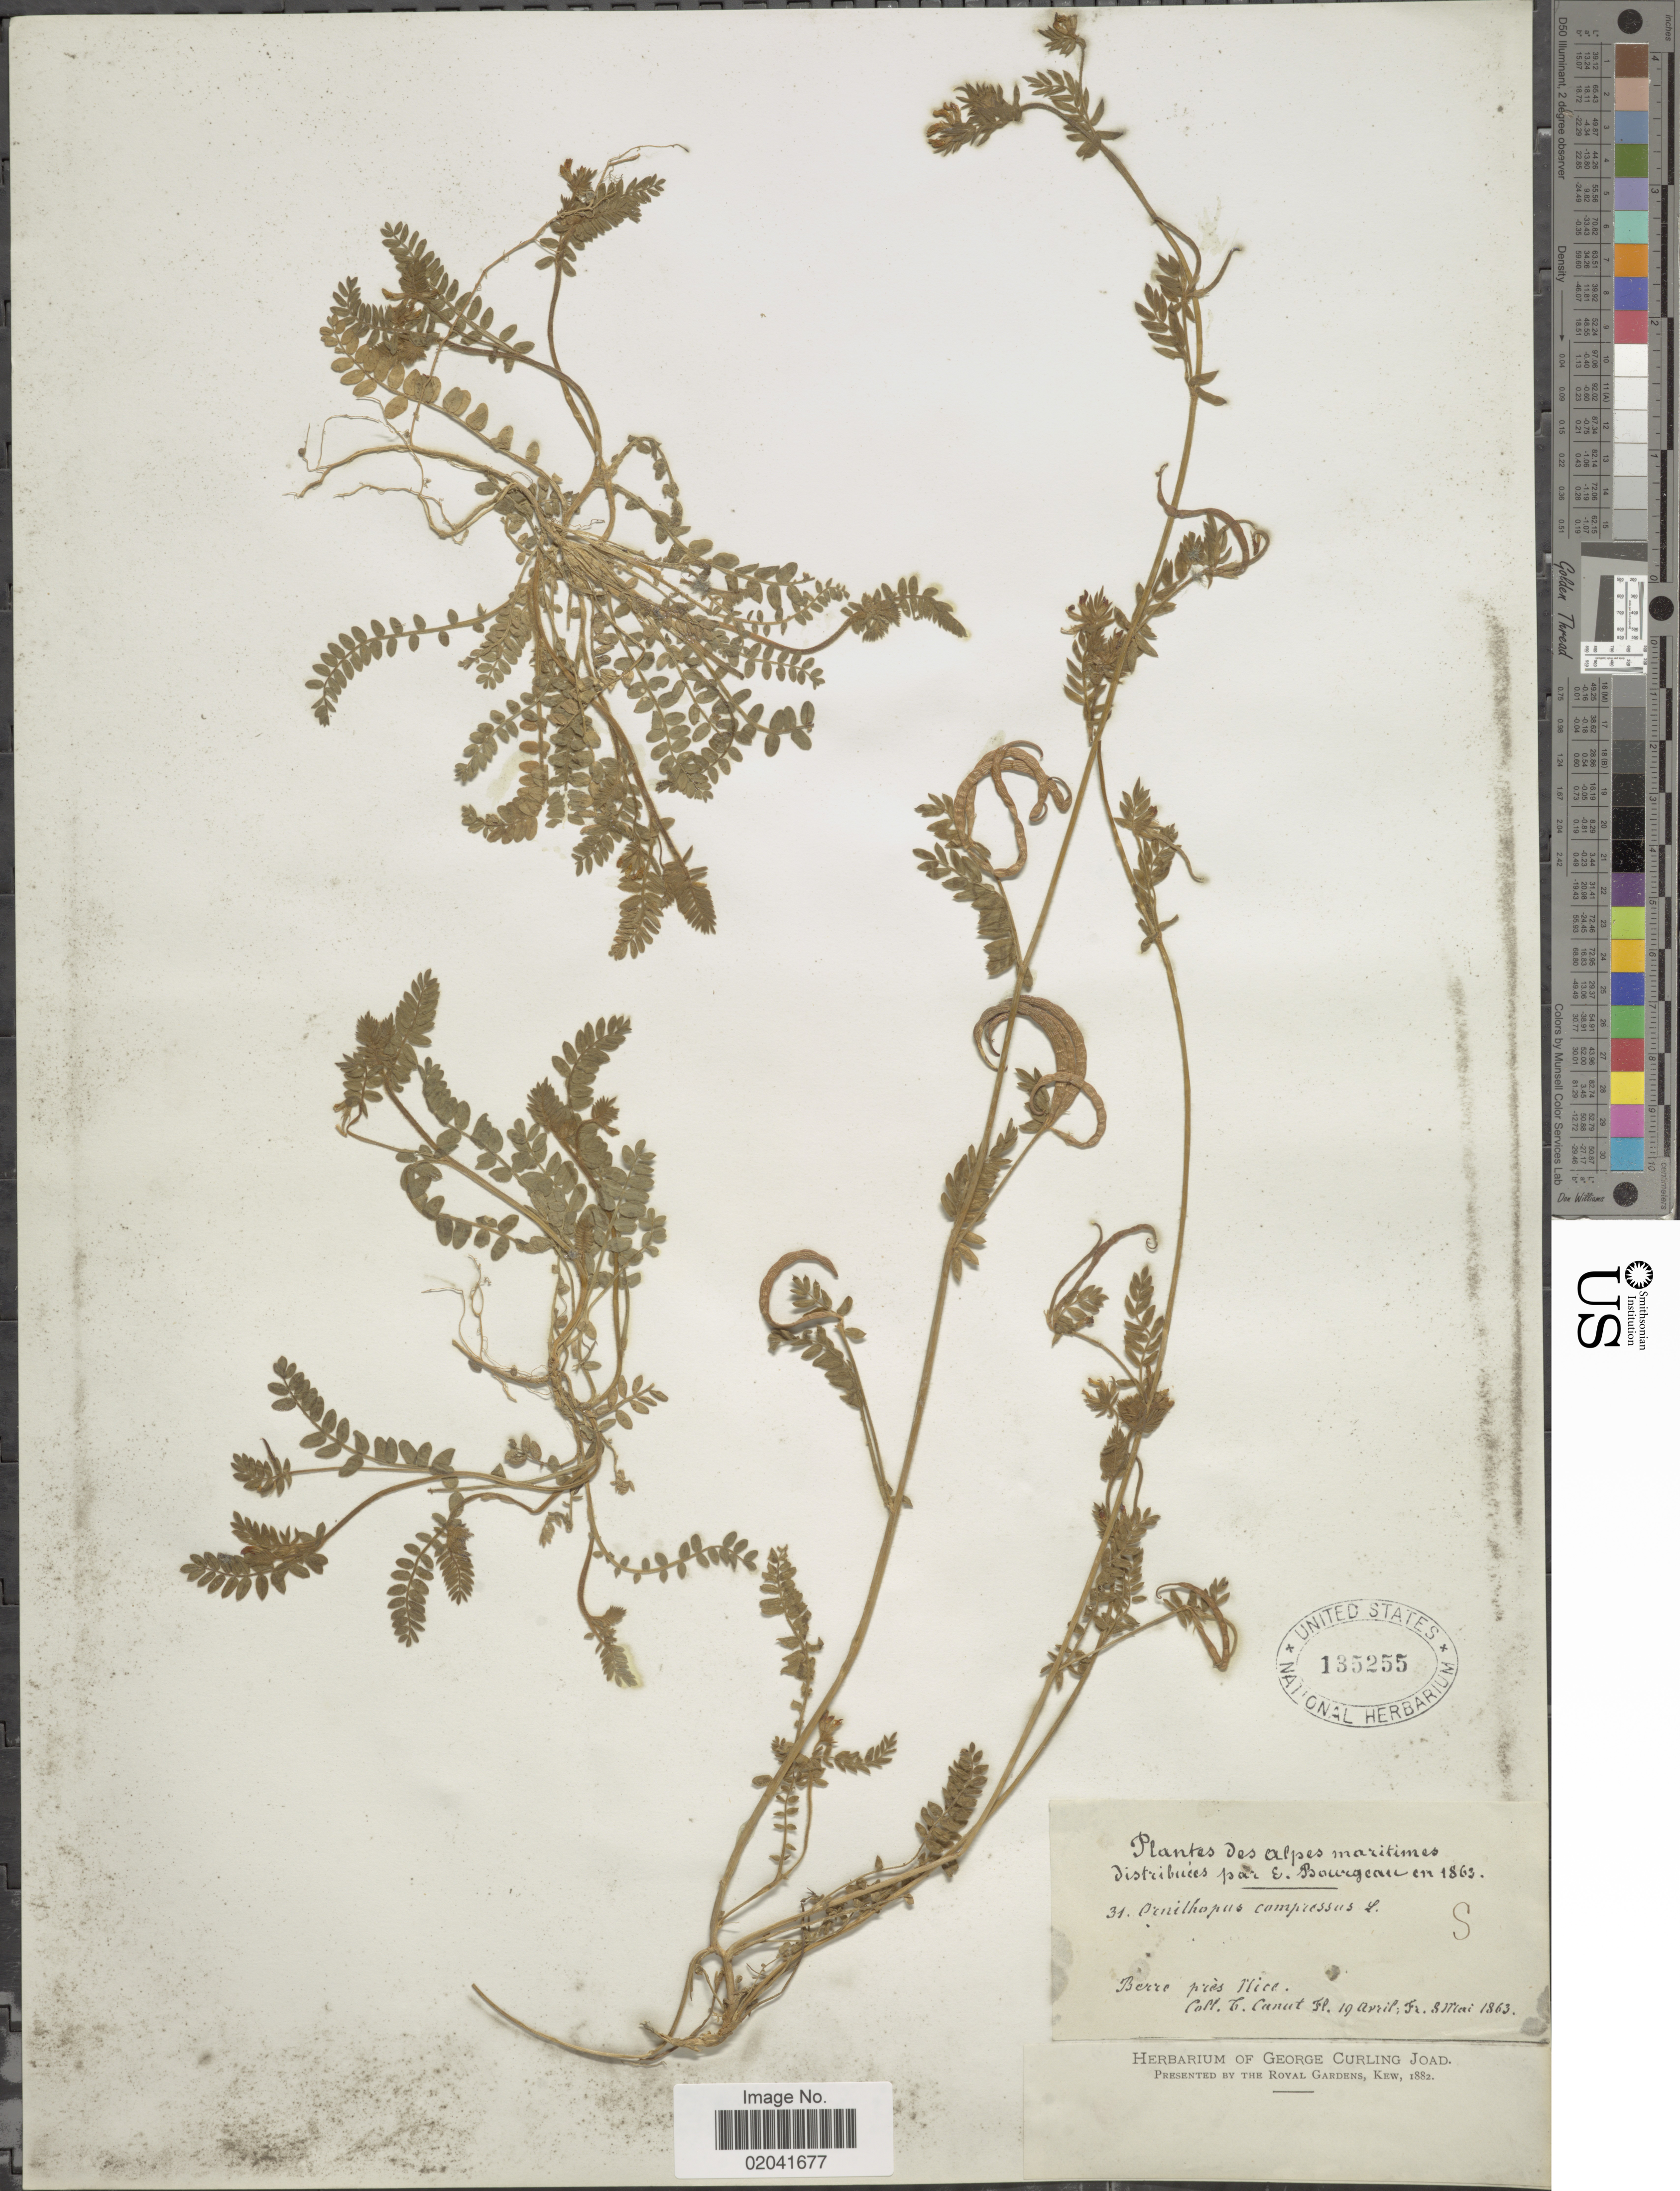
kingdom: Plantae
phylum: Tracheophyta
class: Magnoliopsida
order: Fabales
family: Fabaceae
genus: Ornithopus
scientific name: Ornithopus compressus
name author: L.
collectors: T. Canut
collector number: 31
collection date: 1863-04-19/1863-05-08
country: France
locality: Alpes Maritimes, Berre pres Nice.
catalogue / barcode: US 135255